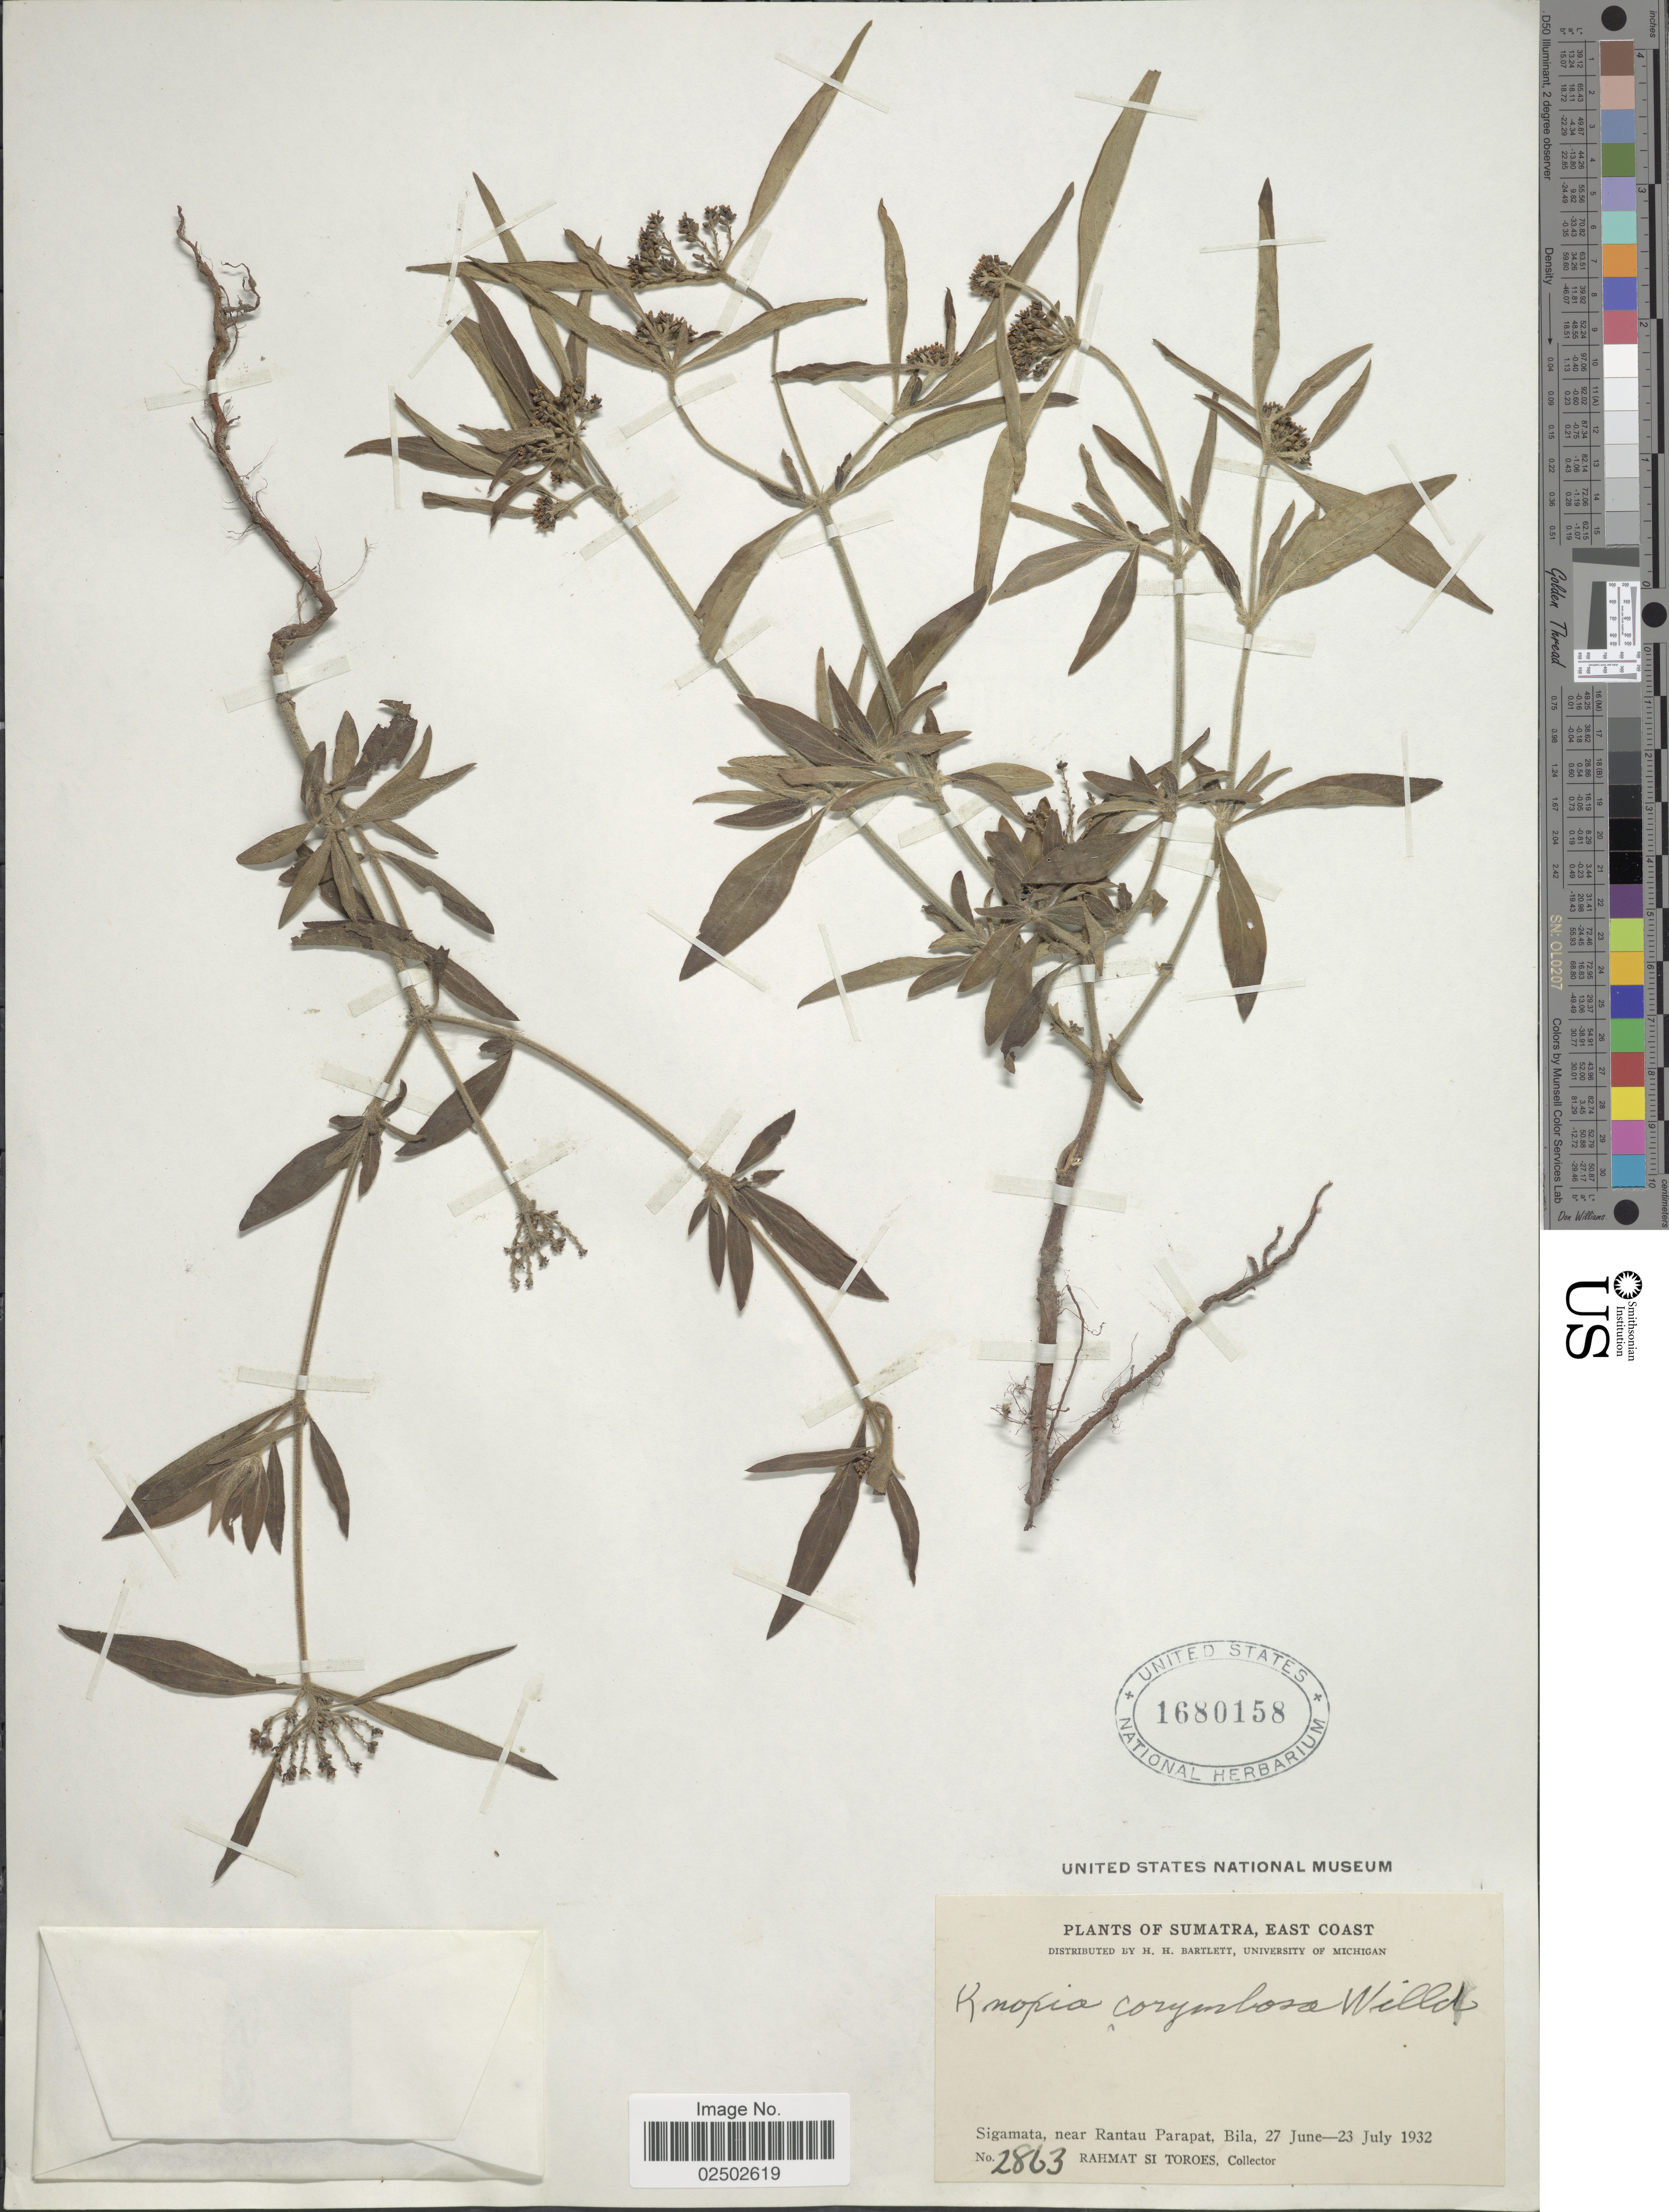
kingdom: Plantae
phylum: Tracheophyta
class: Magnoliopsida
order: Gentianales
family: Rubiaceae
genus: Knoxia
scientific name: Knoxia corymbosa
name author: Willd.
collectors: Rahmat Si Boeea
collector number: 2863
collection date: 1932-06-27/1932-07-23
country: Indonesia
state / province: Sumatra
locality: East Coast. Sigamata, near Rantau Parapat, Bila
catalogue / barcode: US 1680158